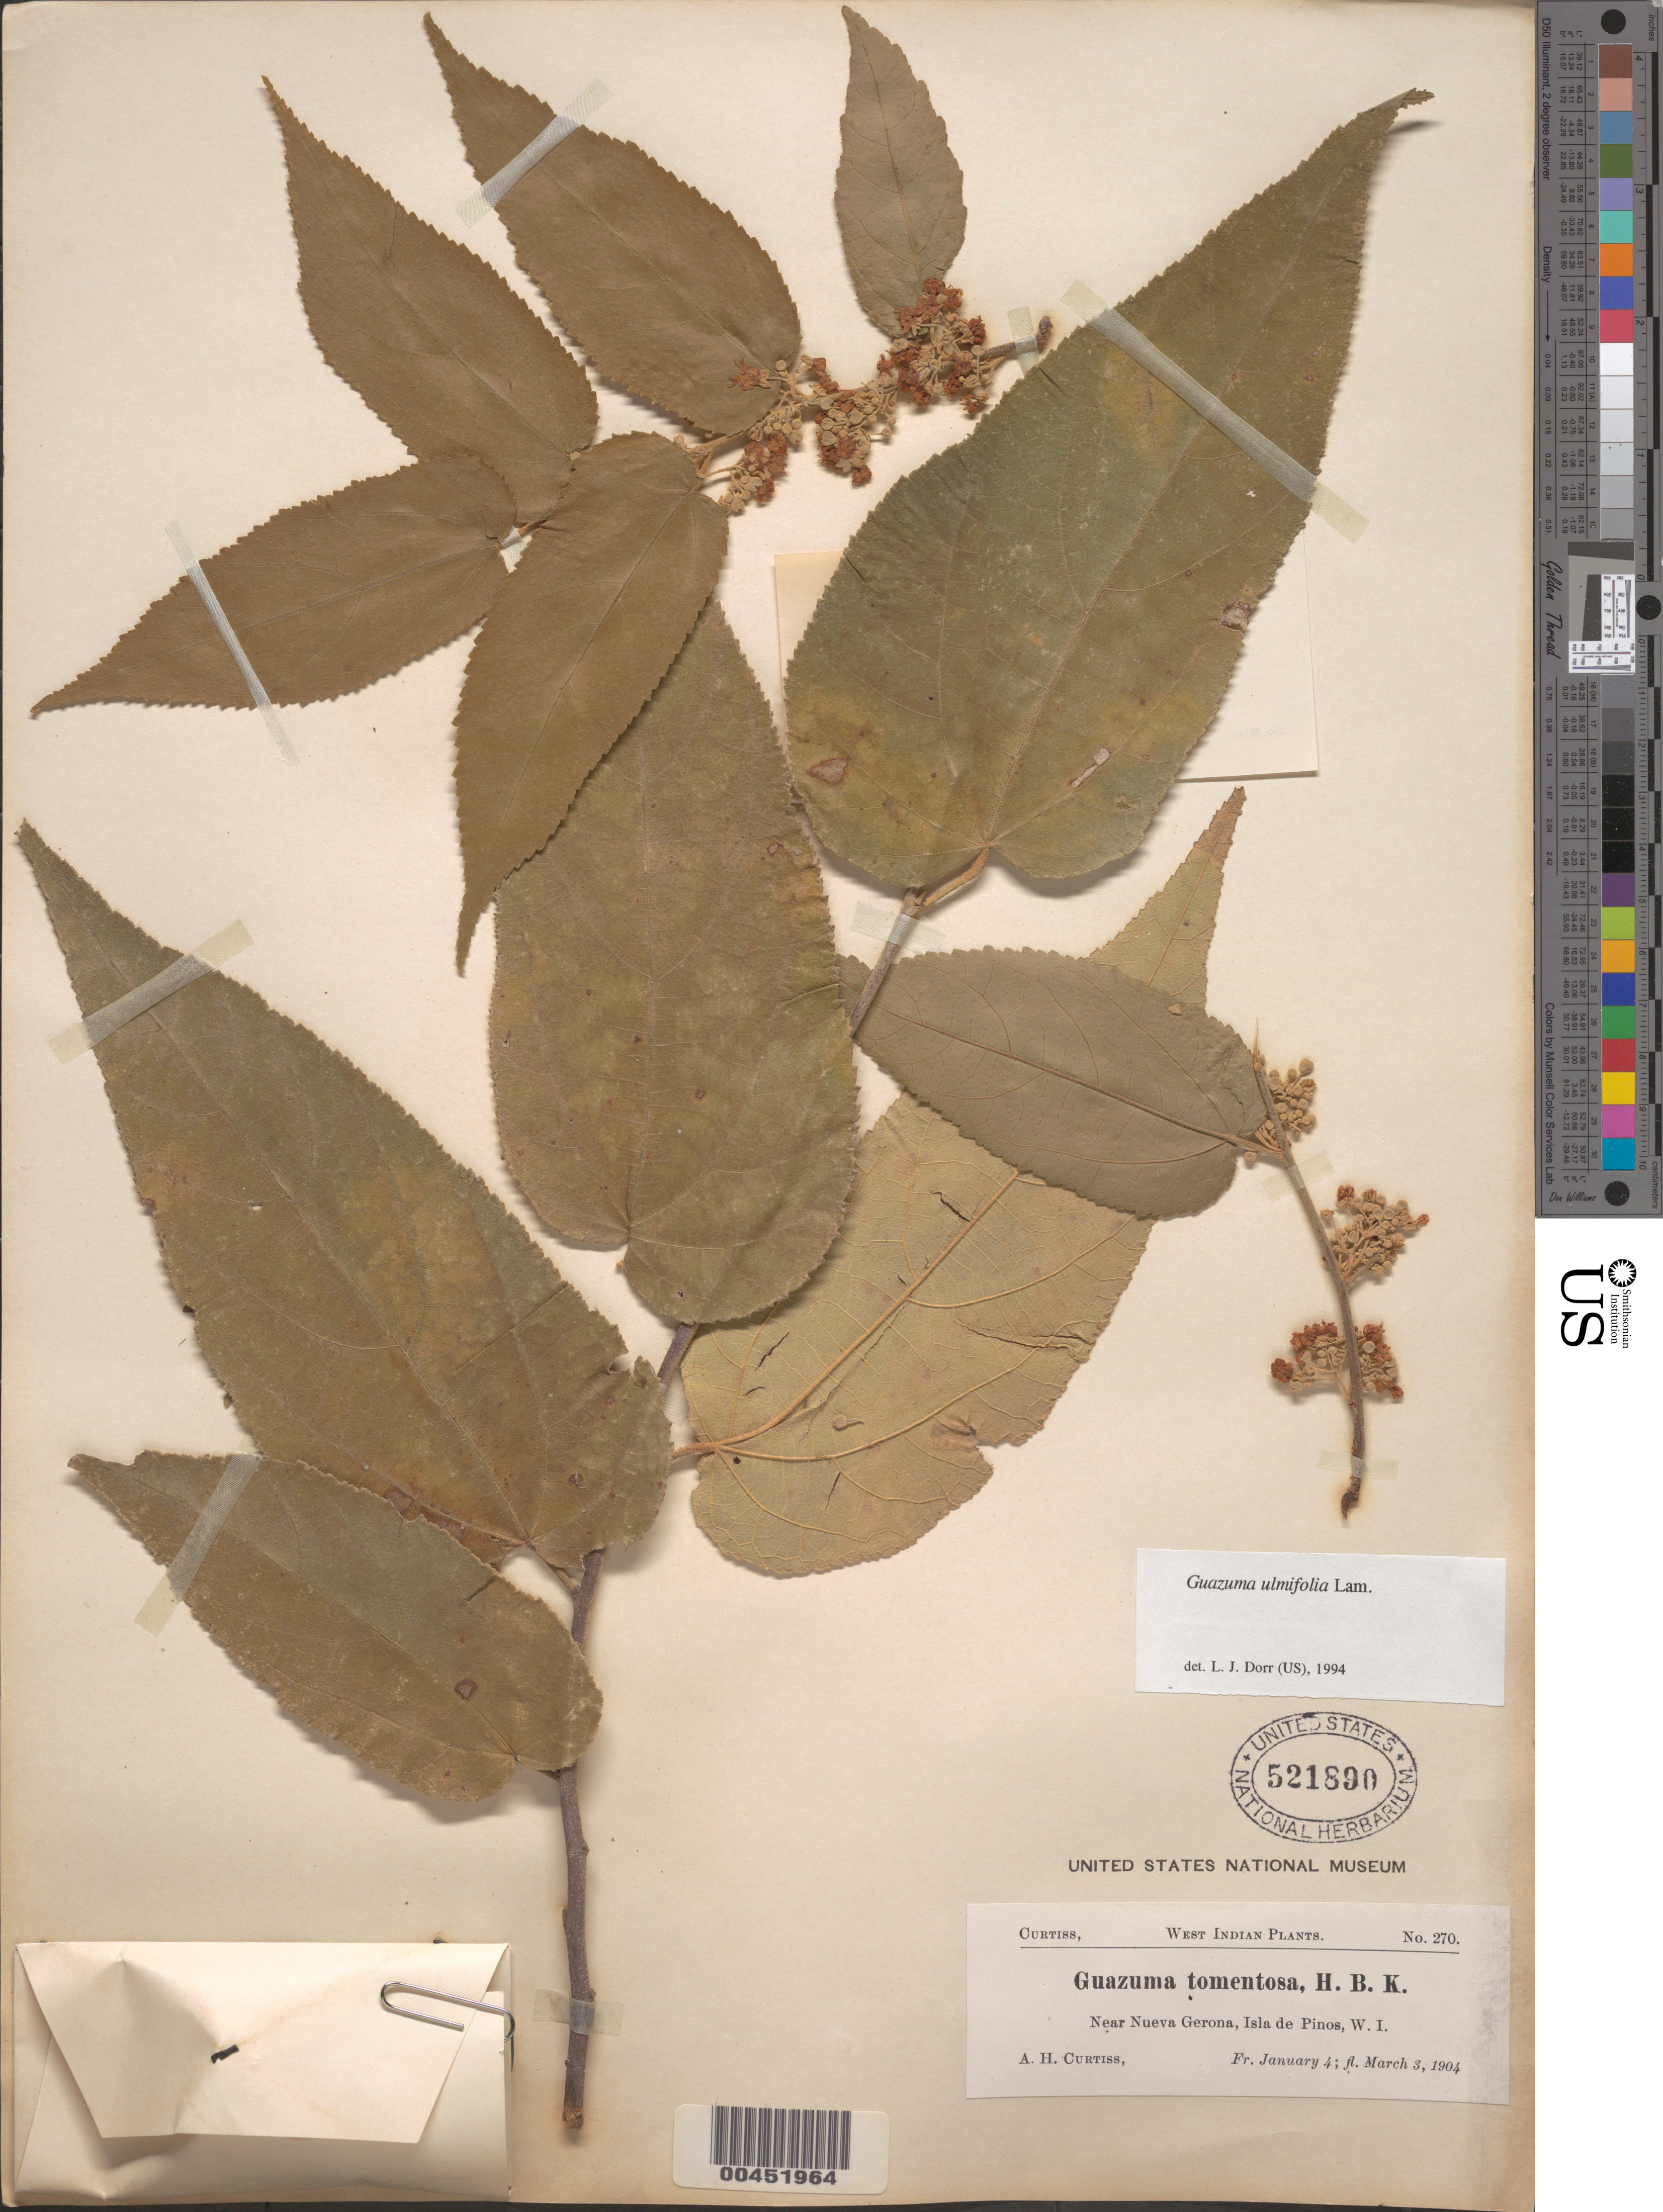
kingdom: Plantae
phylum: Tracheophyta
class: Magnoliopsida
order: Malvales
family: Malvaceae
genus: Guazuma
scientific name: Guazuma ulmifolia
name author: Lam.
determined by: Dorr, L. J., (BOT), Smithsonian Institution - National Museum of Natural History (UNITED STATES)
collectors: A. H. Curtiss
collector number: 270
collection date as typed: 04 Jan 1904 and 03 Mar 1904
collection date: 1904-01-04,1904-03-03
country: Cuba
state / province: Isla de La Juventud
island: Isla de La Juventud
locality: Near Nueva Gerona. (Province originally recorded as Isla de Pinos.)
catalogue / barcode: US 521890